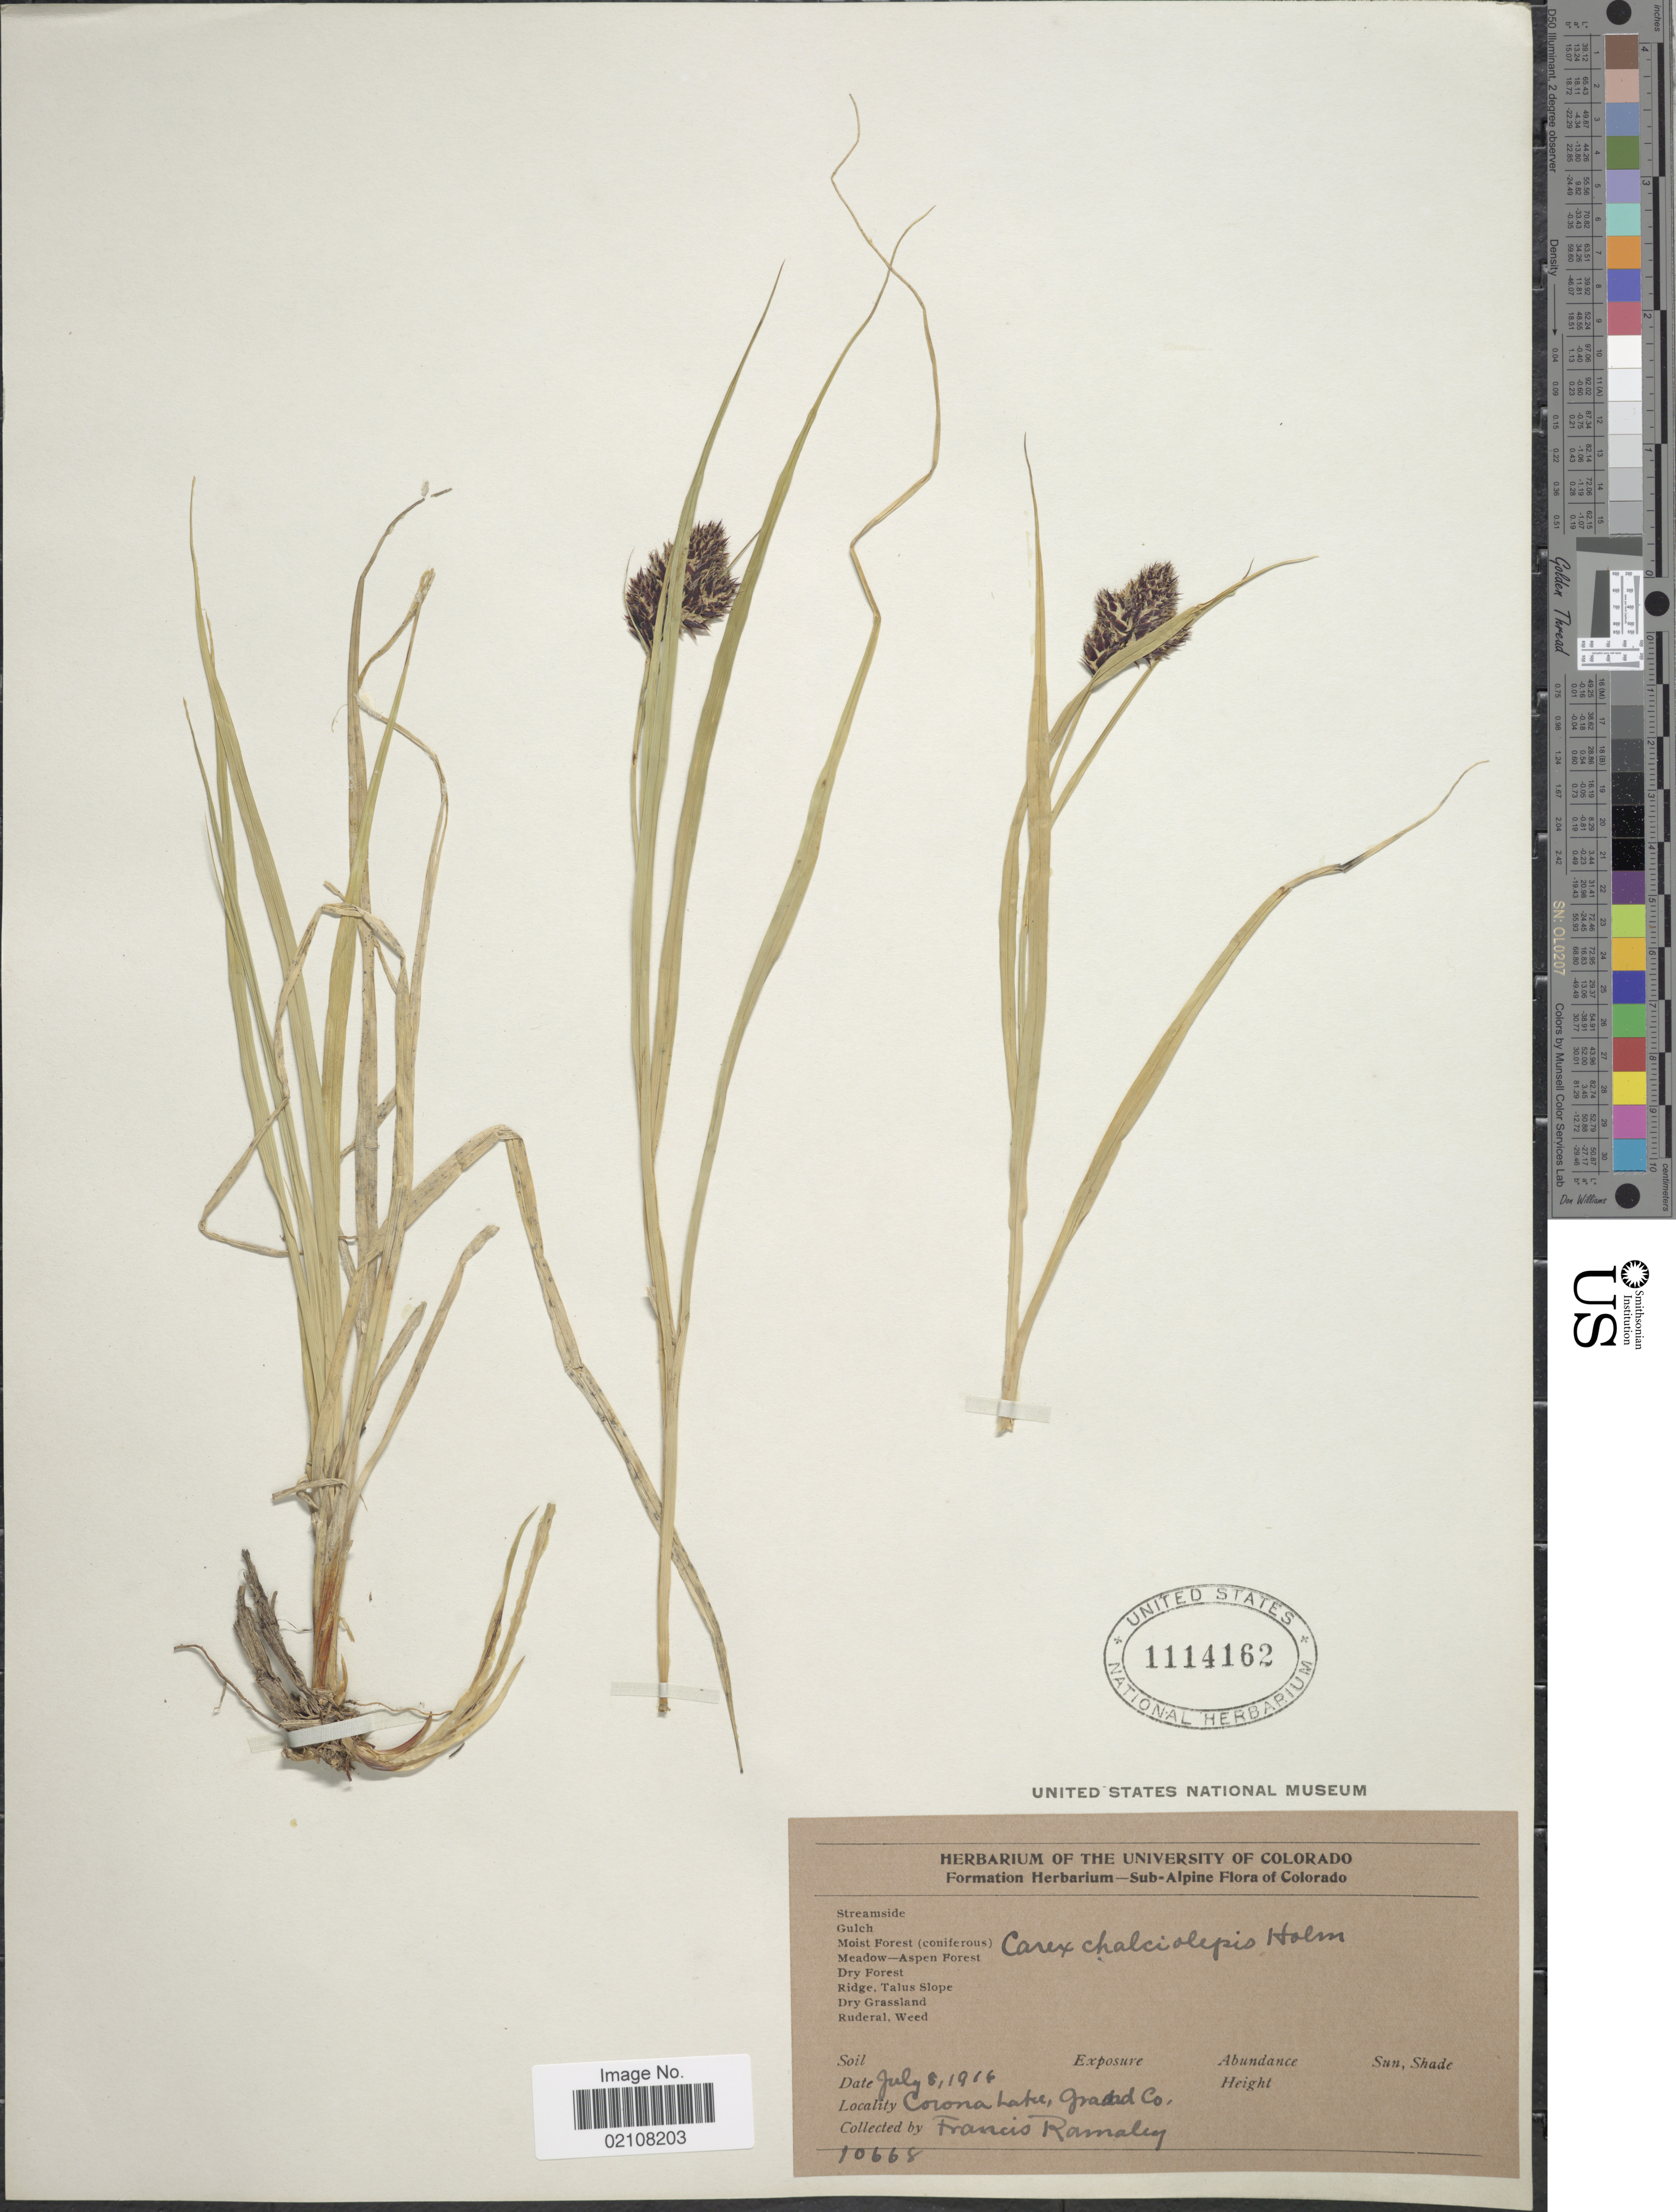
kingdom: Plantae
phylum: Tracheophyta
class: Liliopsida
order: Poales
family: Cyperaceae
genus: Carex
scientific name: Carex chalciolepis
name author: Holm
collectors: F. Ramaley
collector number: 10668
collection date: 1916-07-08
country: United States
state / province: Colorado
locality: Corona Lake, Gradad Co.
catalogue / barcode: US 1114162